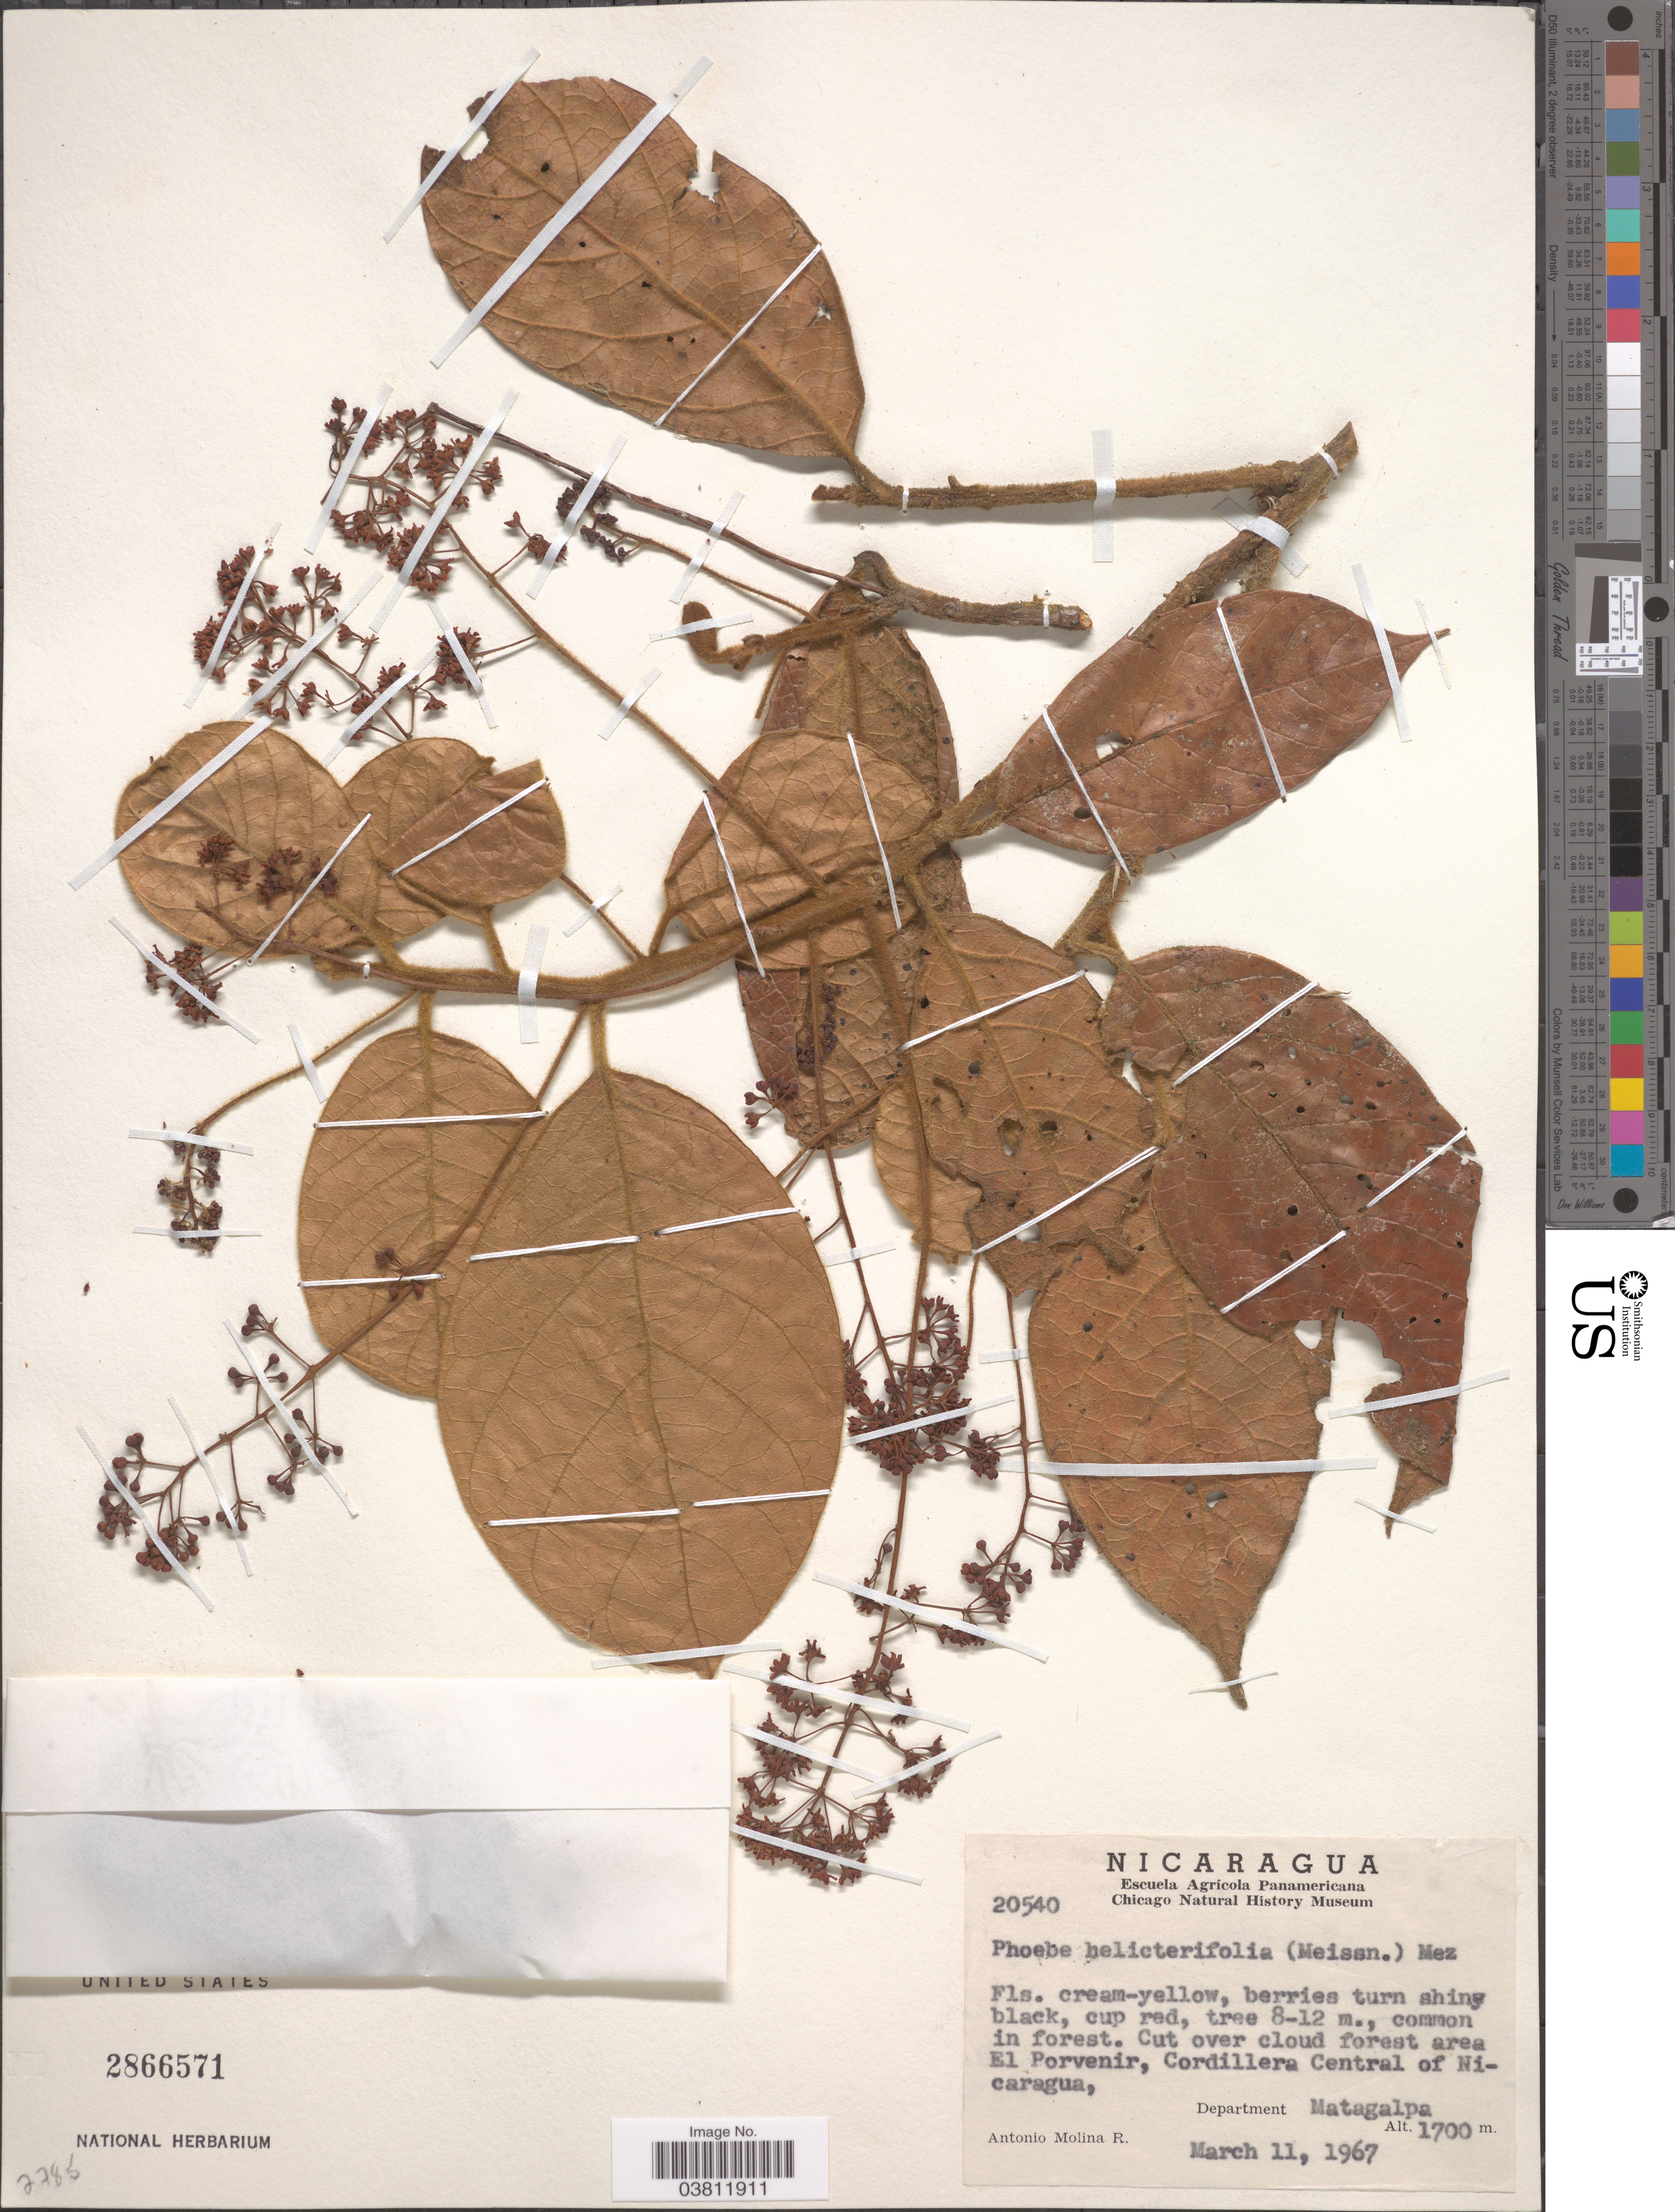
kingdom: Plantae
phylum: Tracheophyta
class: Magnoliopsida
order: Laurales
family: Lauraceae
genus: Phoebe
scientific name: Phoebe helicterifolia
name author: (Meisn.) Mez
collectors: A. Molina R.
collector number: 20540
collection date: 1967-03-11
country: Nicaragua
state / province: Matagalpa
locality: Cut over cloud forest area El Porvenir, Cordillera Central of Nicaragua, Department Matagalpa.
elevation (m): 1700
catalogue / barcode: US 2866571